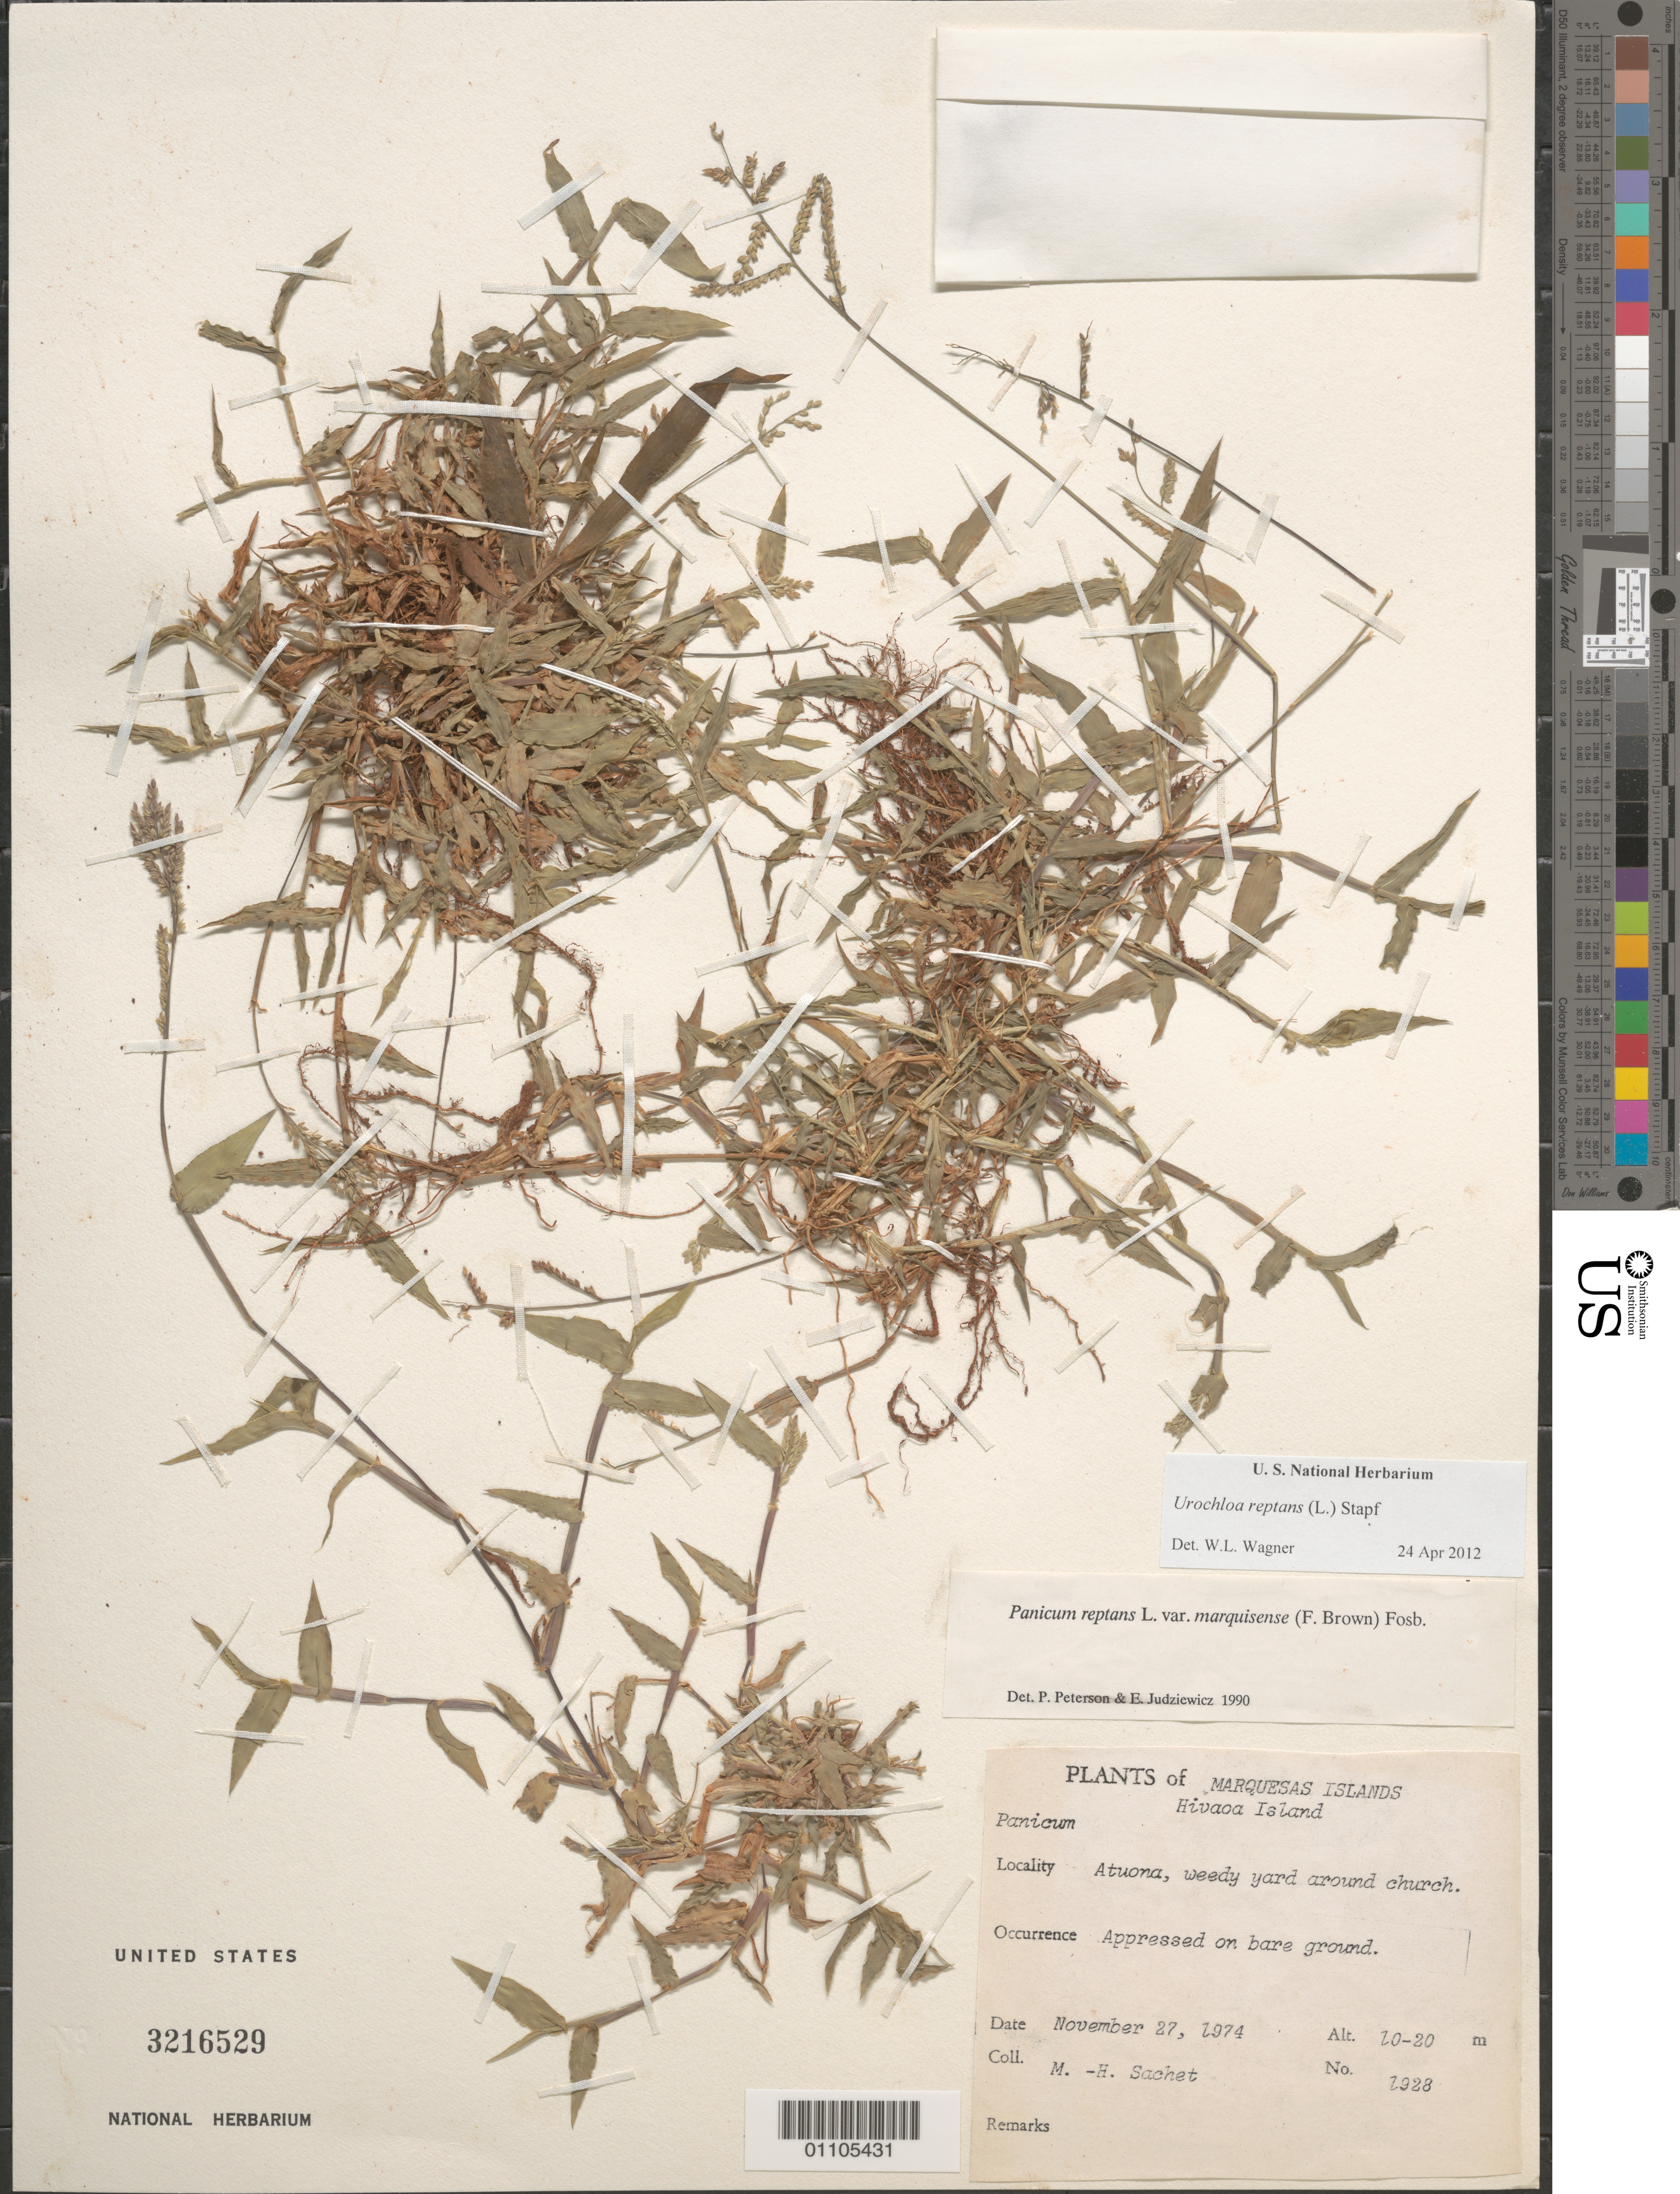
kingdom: Plantae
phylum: Tracheophyta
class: Liliopsida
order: Poales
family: Poaceae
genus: Urochloa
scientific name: Urochloa reptans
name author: (L.) Stapf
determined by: Peterson, P. M.; Judziewicz, E. J.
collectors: M.-H. Sachet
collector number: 1928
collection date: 1974-11-27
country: French Polynesia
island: Hiva Oa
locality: Atuona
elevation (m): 10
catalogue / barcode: US 3216529